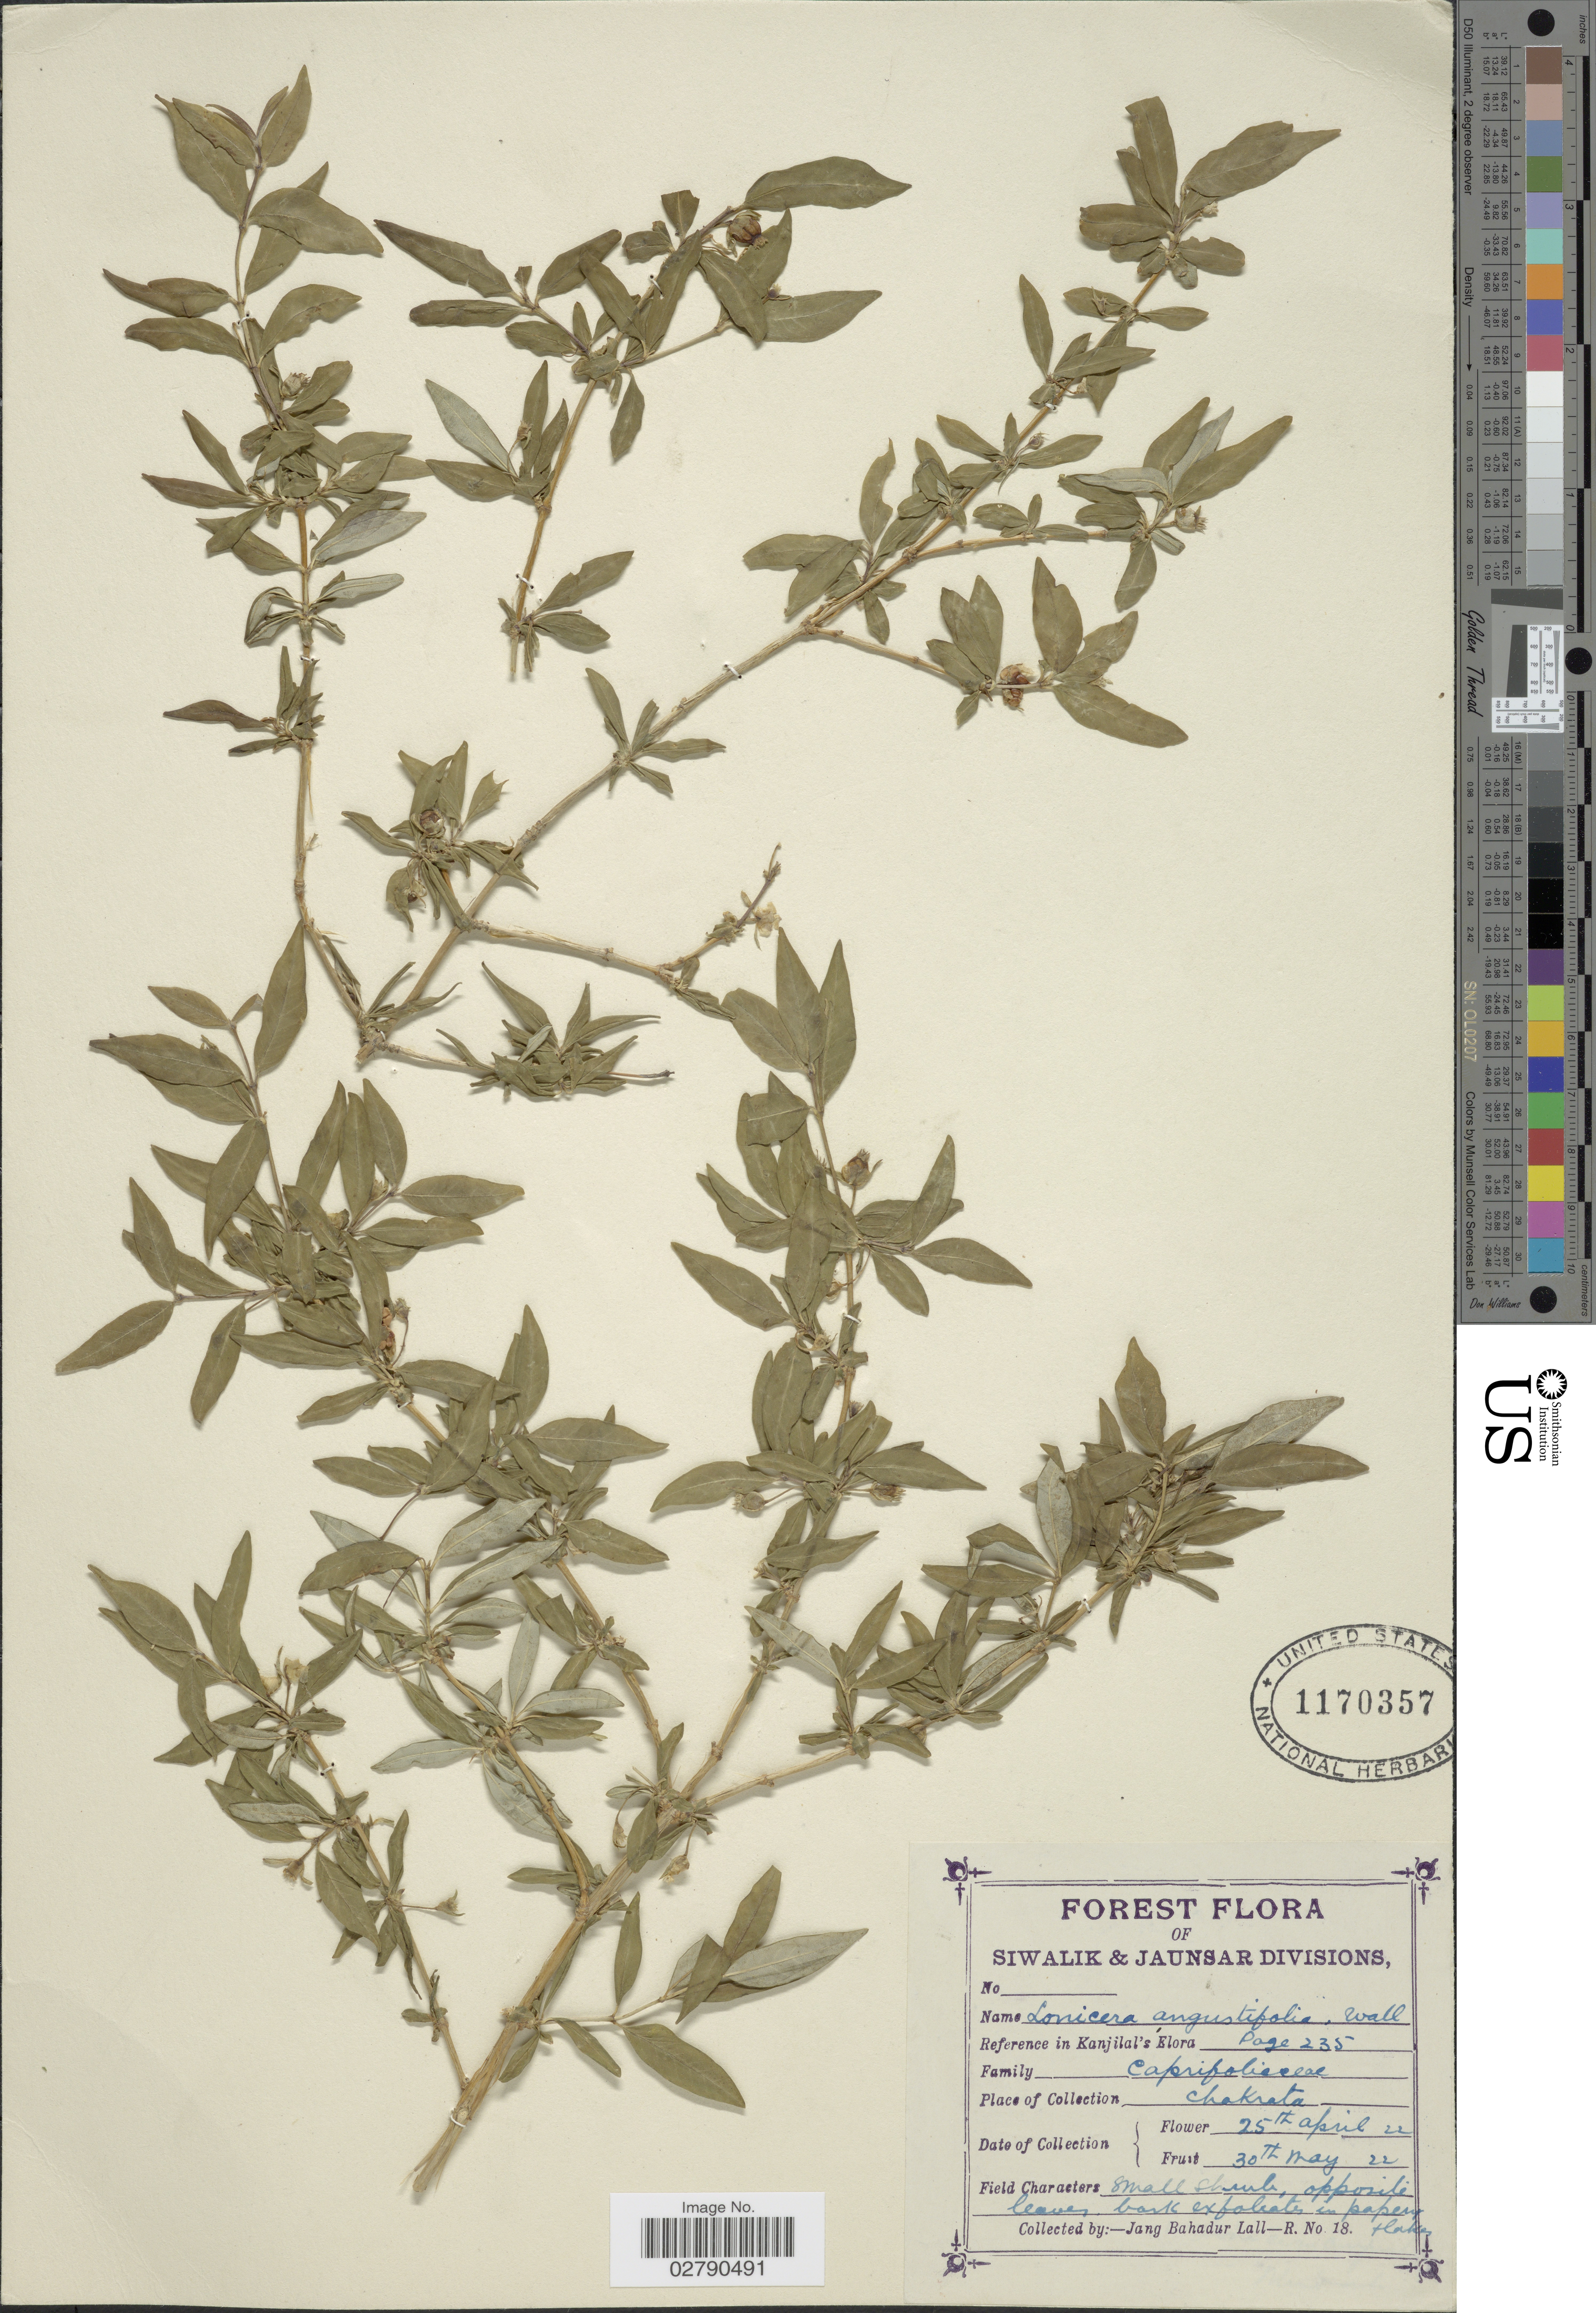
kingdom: Plantae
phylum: Tracheophyta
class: Magnoliopsida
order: Dipsacales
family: Caprifoliaceae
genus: Lonicera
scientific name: Lonicera angustifolia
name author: Wall. ex DC.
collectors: J. Lall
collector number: R 18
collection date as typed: Transcribed d/m/y: 25/4/22 to 30/5/22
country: India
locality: Siwalik & Jaunsar Divisions. Chakrata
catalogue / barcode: US 1170357